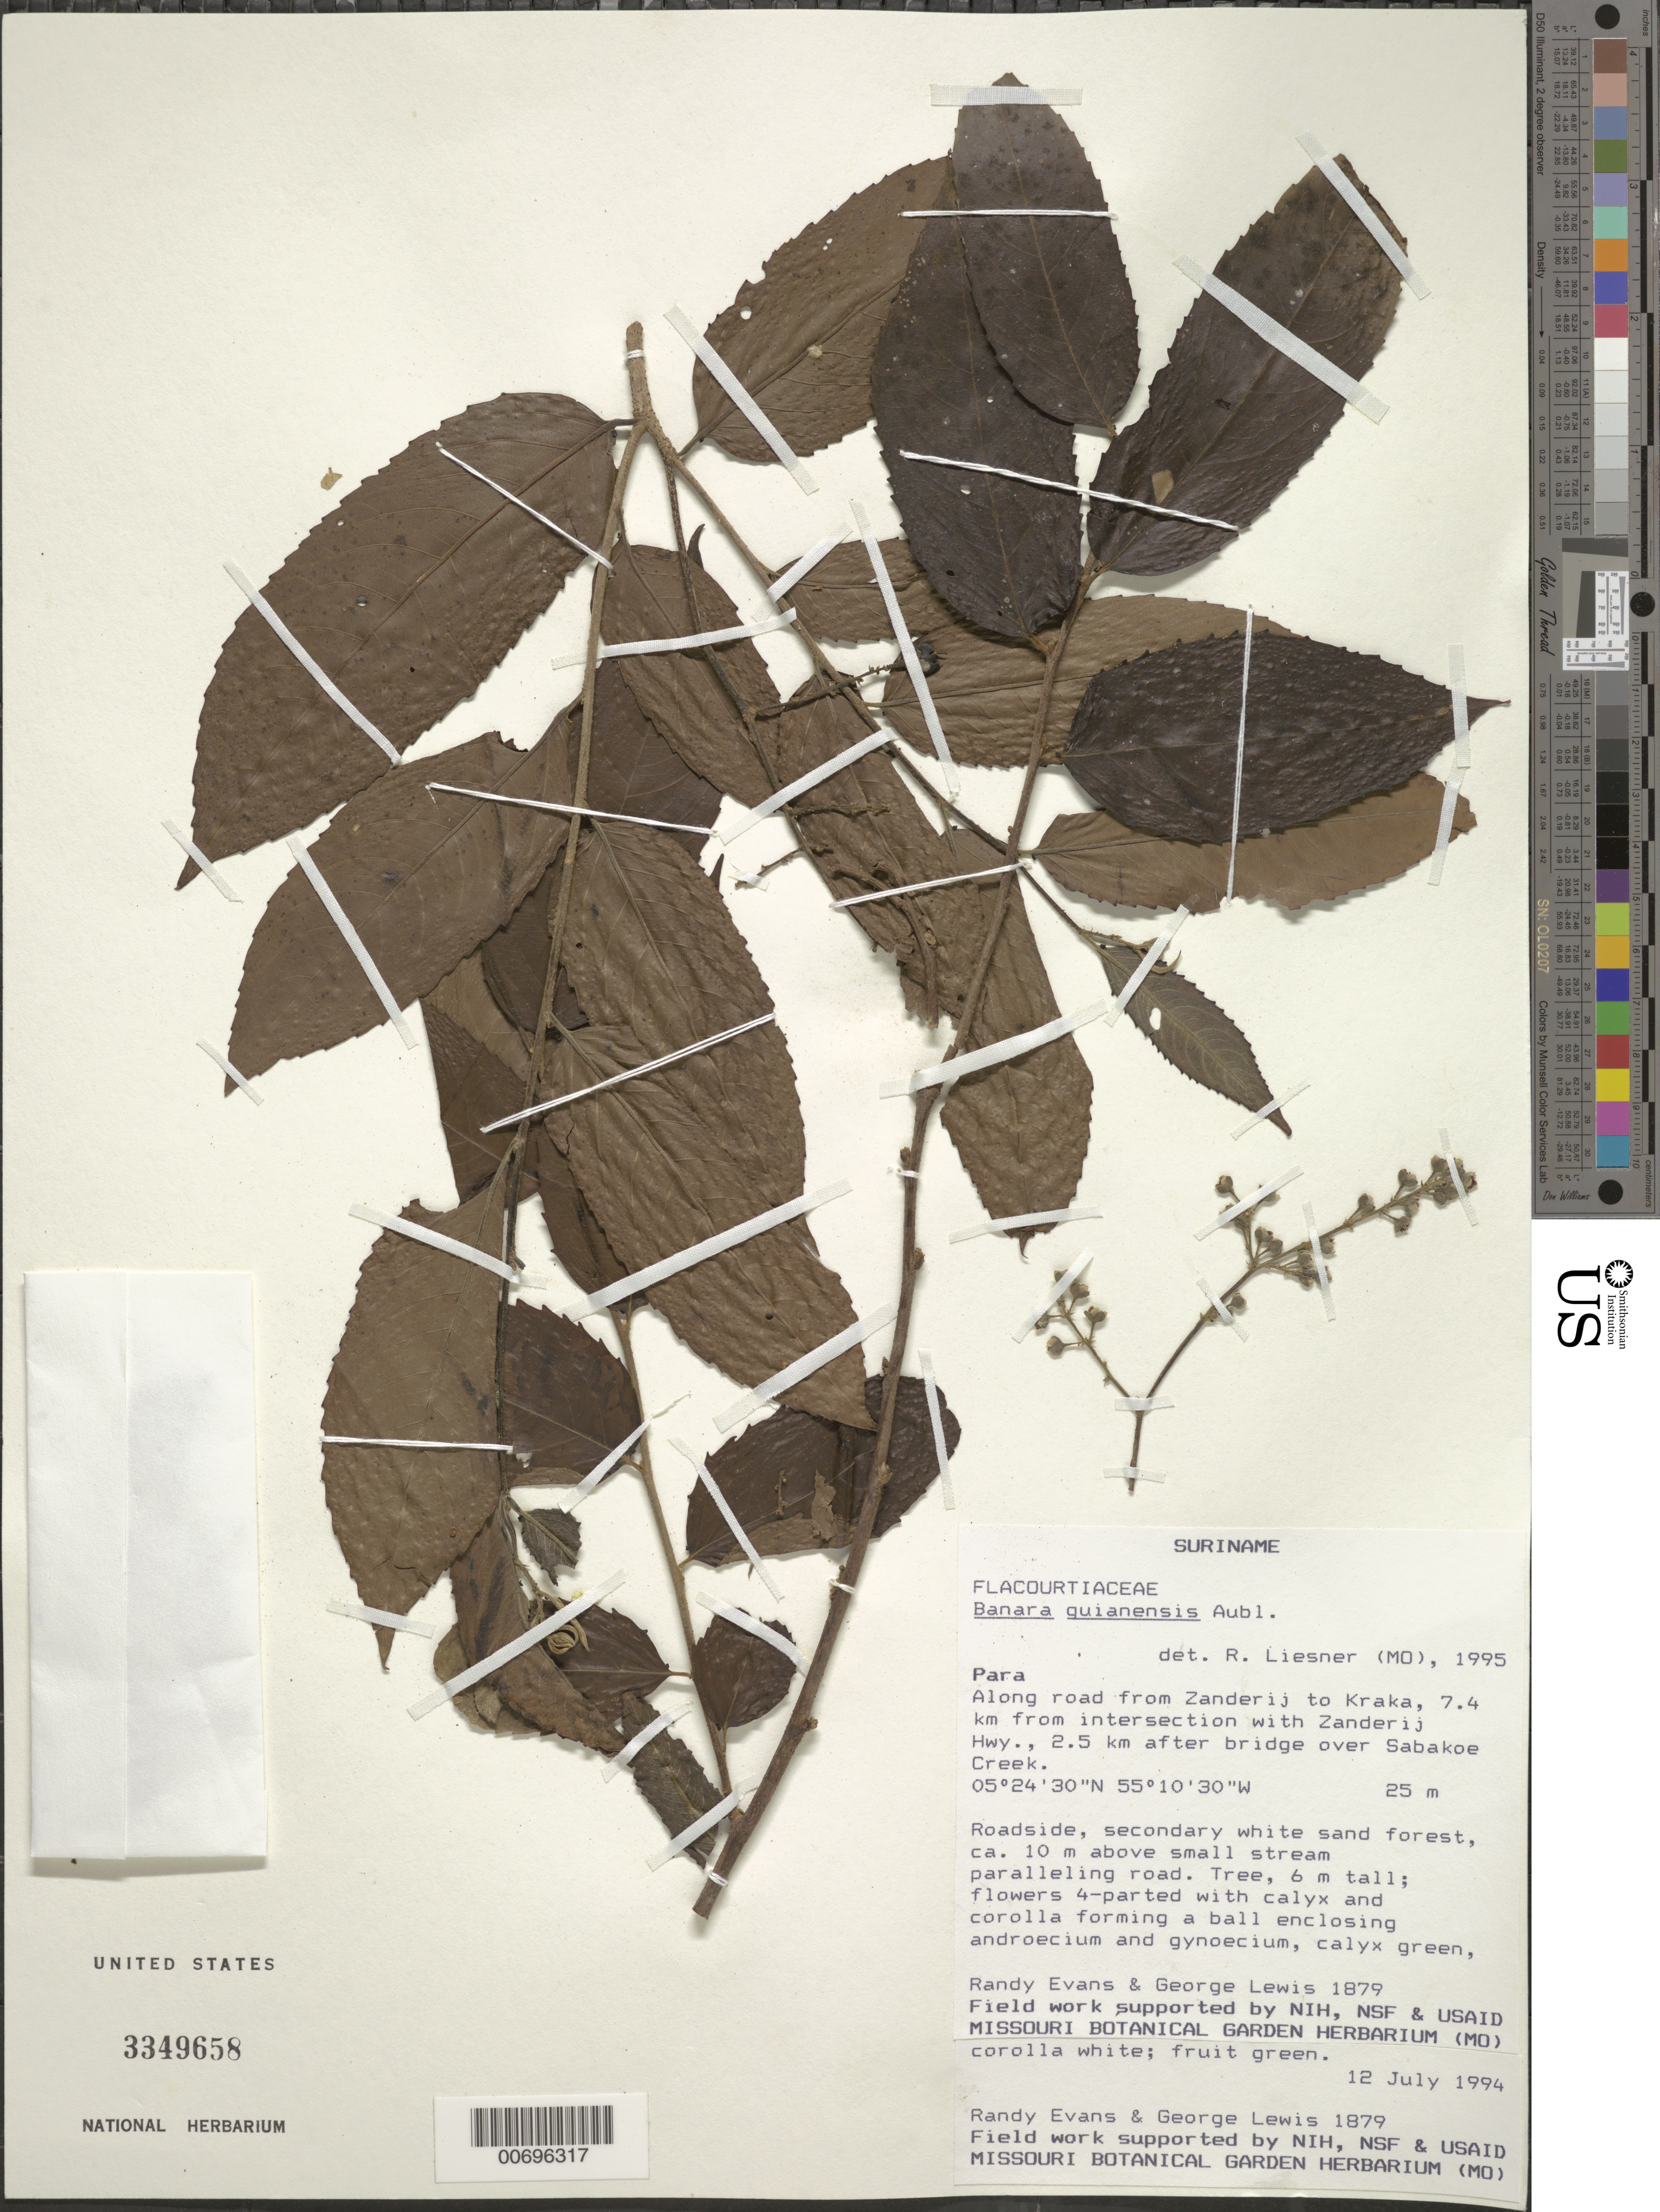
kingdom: Plantae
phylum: Tracheophyta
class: Magnoliopsida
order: Malpighiales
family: Salicaceae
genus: Banara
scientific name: Banara guianensis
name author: Aubl.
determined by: Liesner, R. L.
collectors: R. Evans & G. Lewis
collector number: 1879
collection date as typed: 12-Jul-94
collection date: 1994-07-12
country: Suriname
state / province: Para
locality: Zanderij, road to Kraka, 7.4 km from intersection with Zanderij Hwy., 2.5 km after bridge over Sabakoe Creek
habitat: Roadside, secondary white sand forest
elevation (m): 25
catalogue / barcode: US 3349658